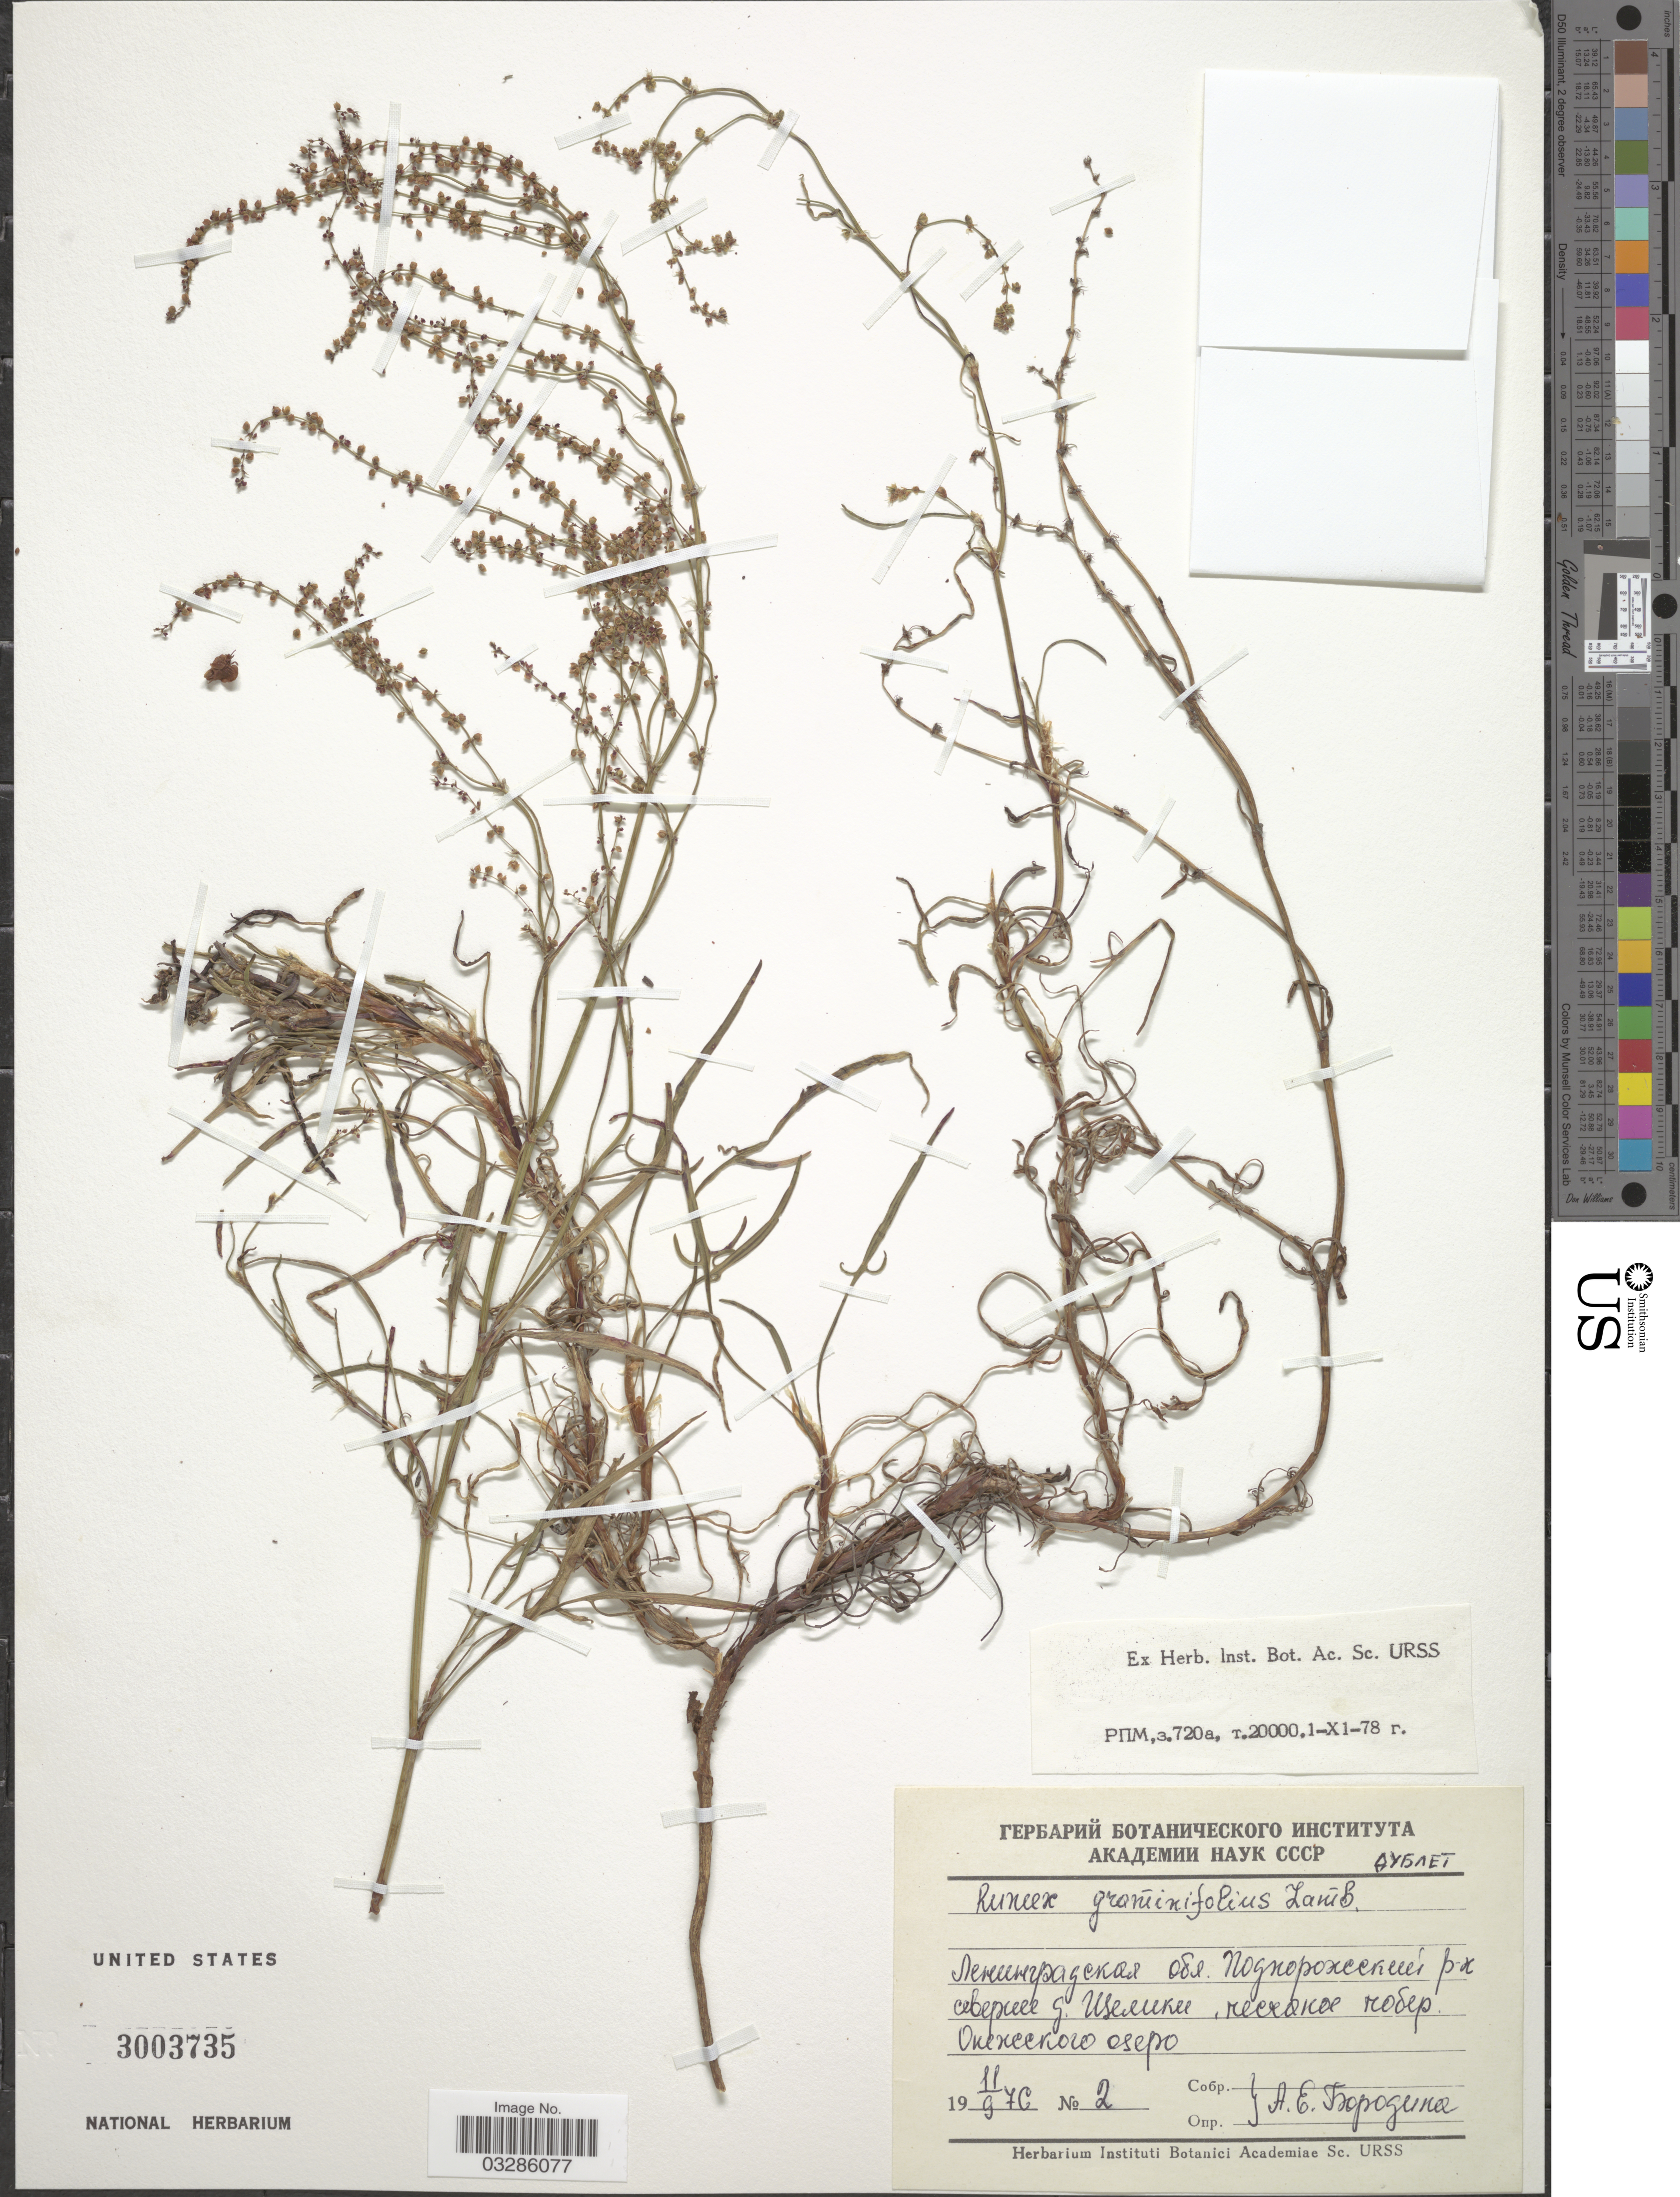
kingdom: Plantae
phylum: Tracheophyta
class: Magnoliopsida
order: Caryophyllales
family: Polygonaceae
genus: Rumex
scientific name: Rumex graminifolius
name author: Rudolph ex Lamb.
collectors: A. Borodina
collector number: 2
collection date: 1976-09-11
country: Russian Federation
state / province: Leningrad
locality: Podporozhskiy, Lake Onega, N from Village Scheliki.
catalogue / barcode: US 3003735